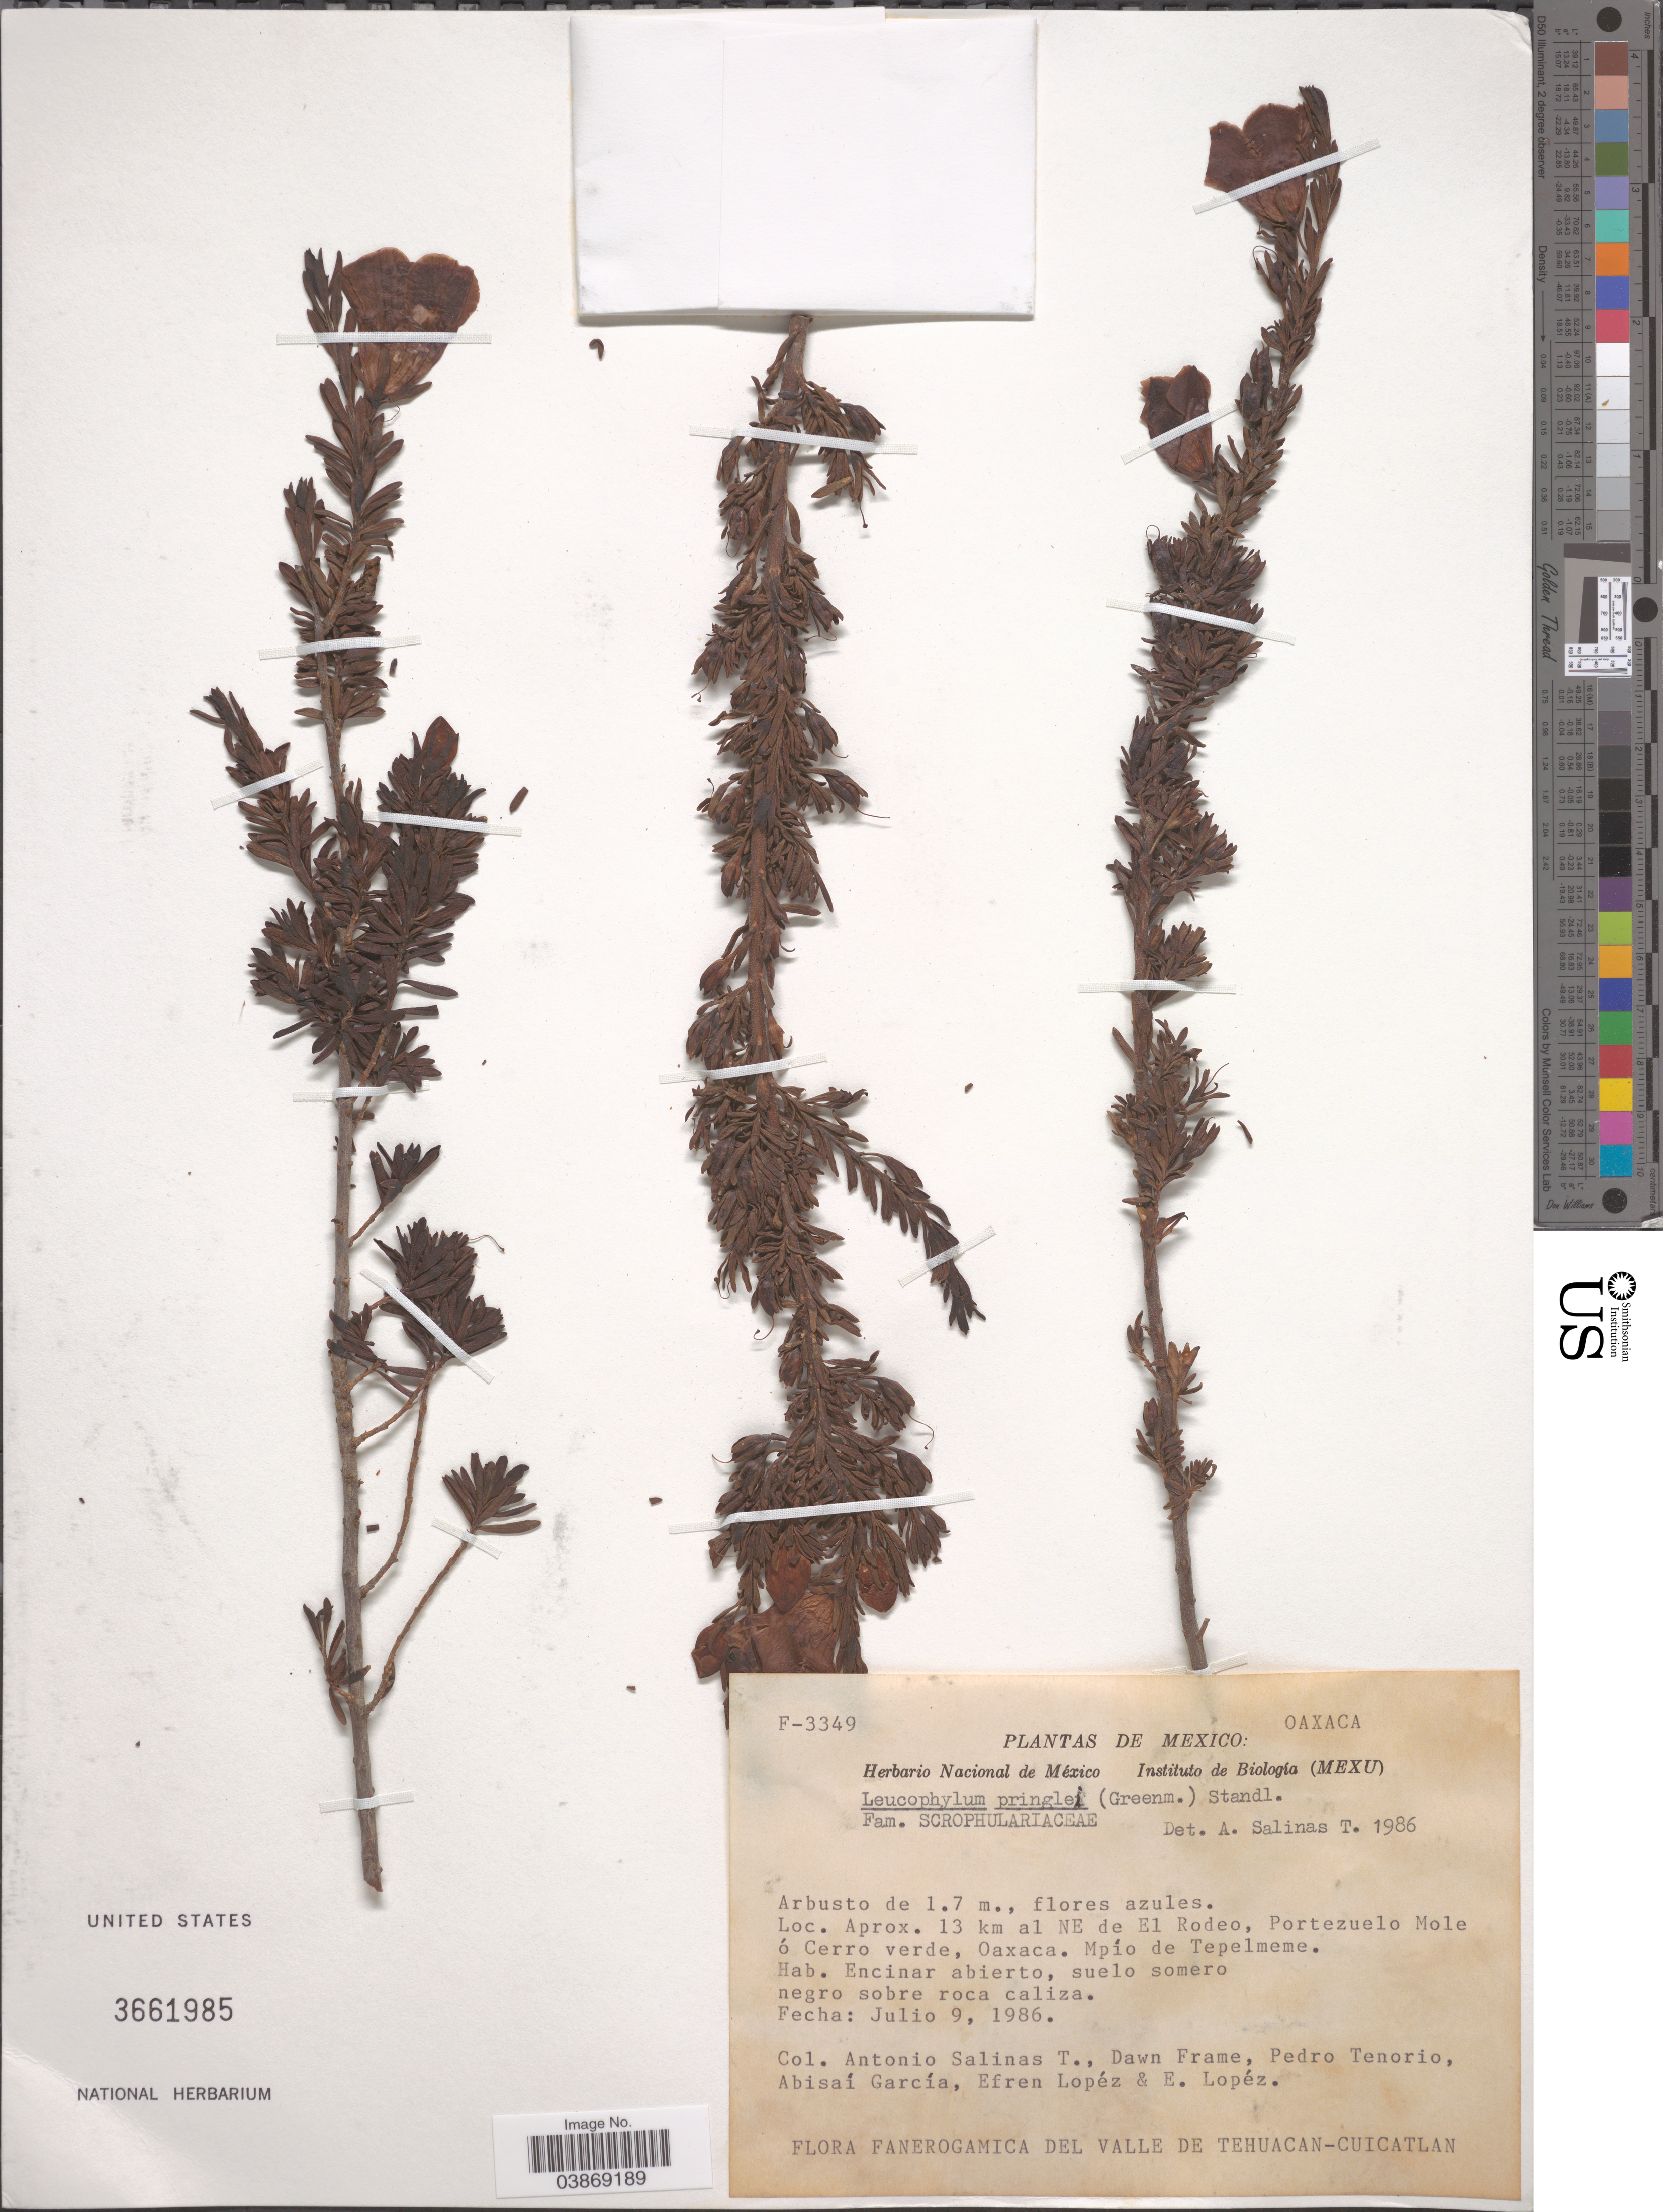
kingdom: Plantae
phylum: Tracheophyta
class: Magnoliopsida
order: Lamiales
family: Scrophulariaceae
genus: Leucophyllum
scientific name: Leucophyllum pringlei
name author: (Greenm.) Standl.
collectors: A. Salinas T., D. Frame, P. Tenorio L., A. Garcia & et al.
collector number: F-3349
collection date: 1986-07-09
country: Mexico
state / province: Oaxaca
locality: Aprox. 13 km al NE de El Rodeo, Portezuelo Mole ó Cerro verde. Mpío de Tepelmeme.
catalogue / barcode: US 3661985